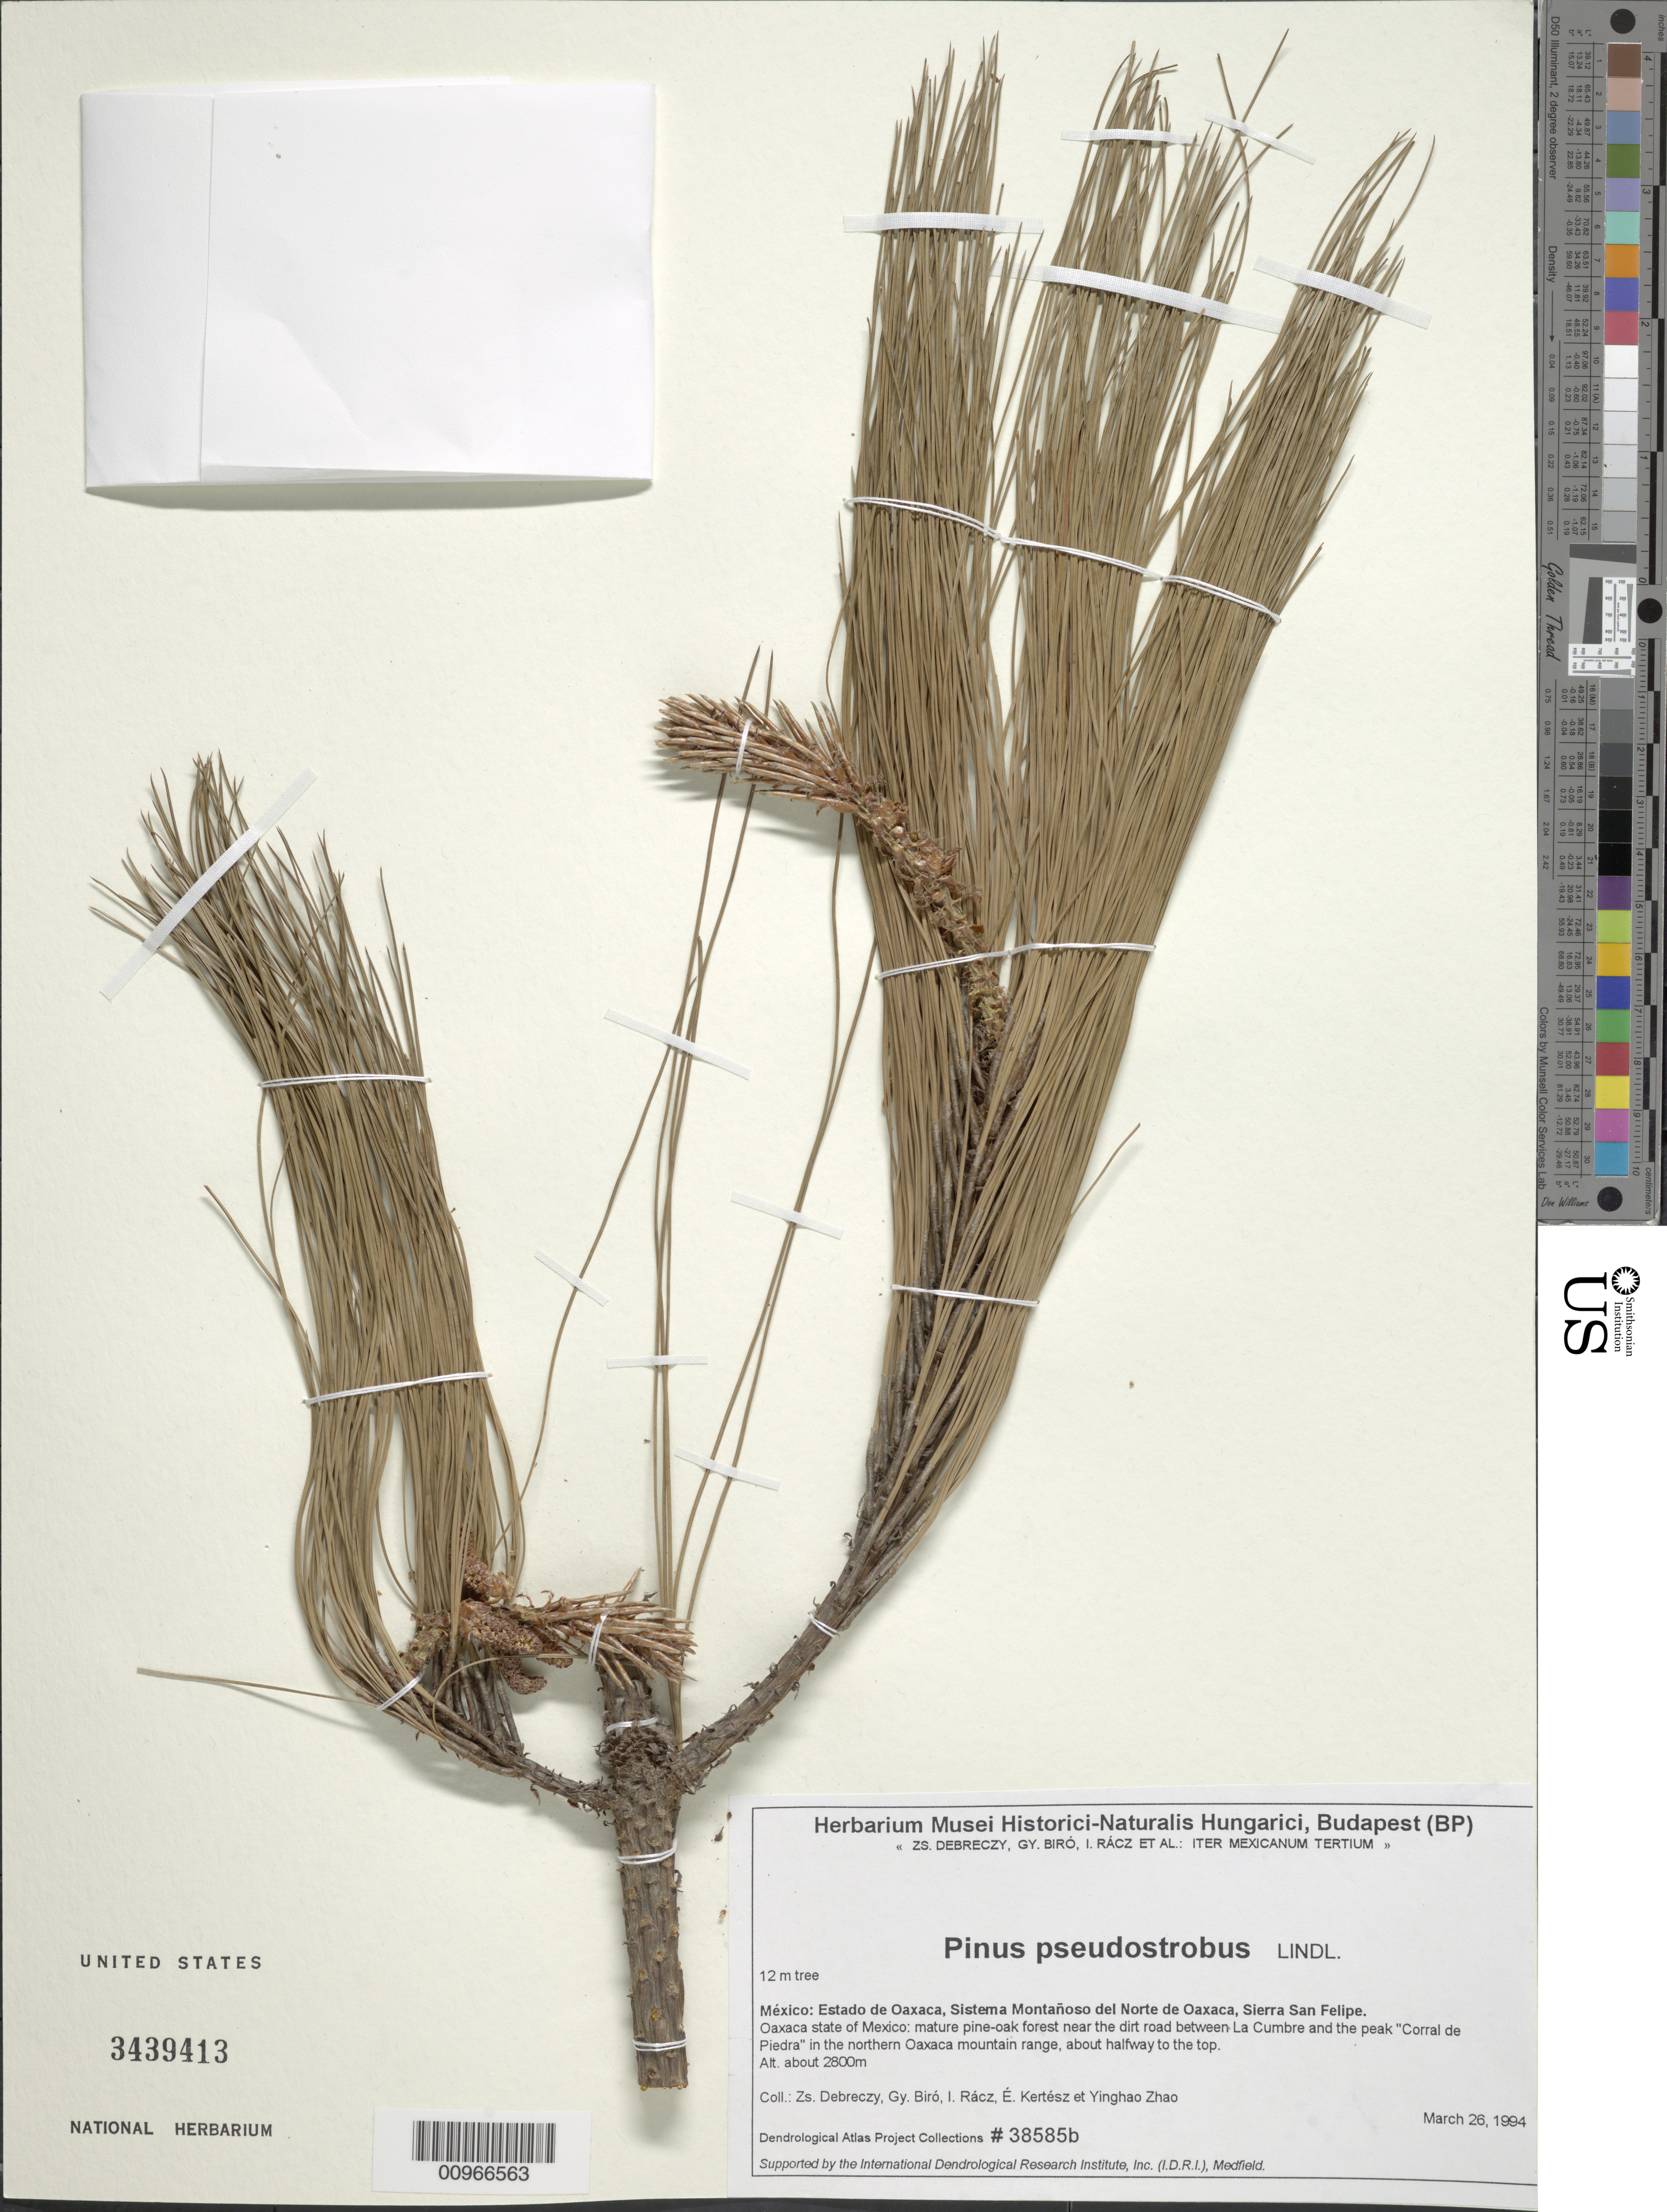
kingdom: Plantae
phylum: Tracheophyta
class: Pinopsida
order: Pinales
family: Pinaceae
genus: Pinus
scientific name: Pinus pseudostrobus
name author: Lindl.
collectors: Z. Debreczy, G. Biro, I. Rácz, Y. Zhao & E. Kertesz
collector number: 38585b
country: Mexico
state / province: Oaxaca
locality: Sistema Montanoso del Norte de Oaxaca, Sierra Juarez.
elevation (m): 2800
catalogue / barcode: US 3439413